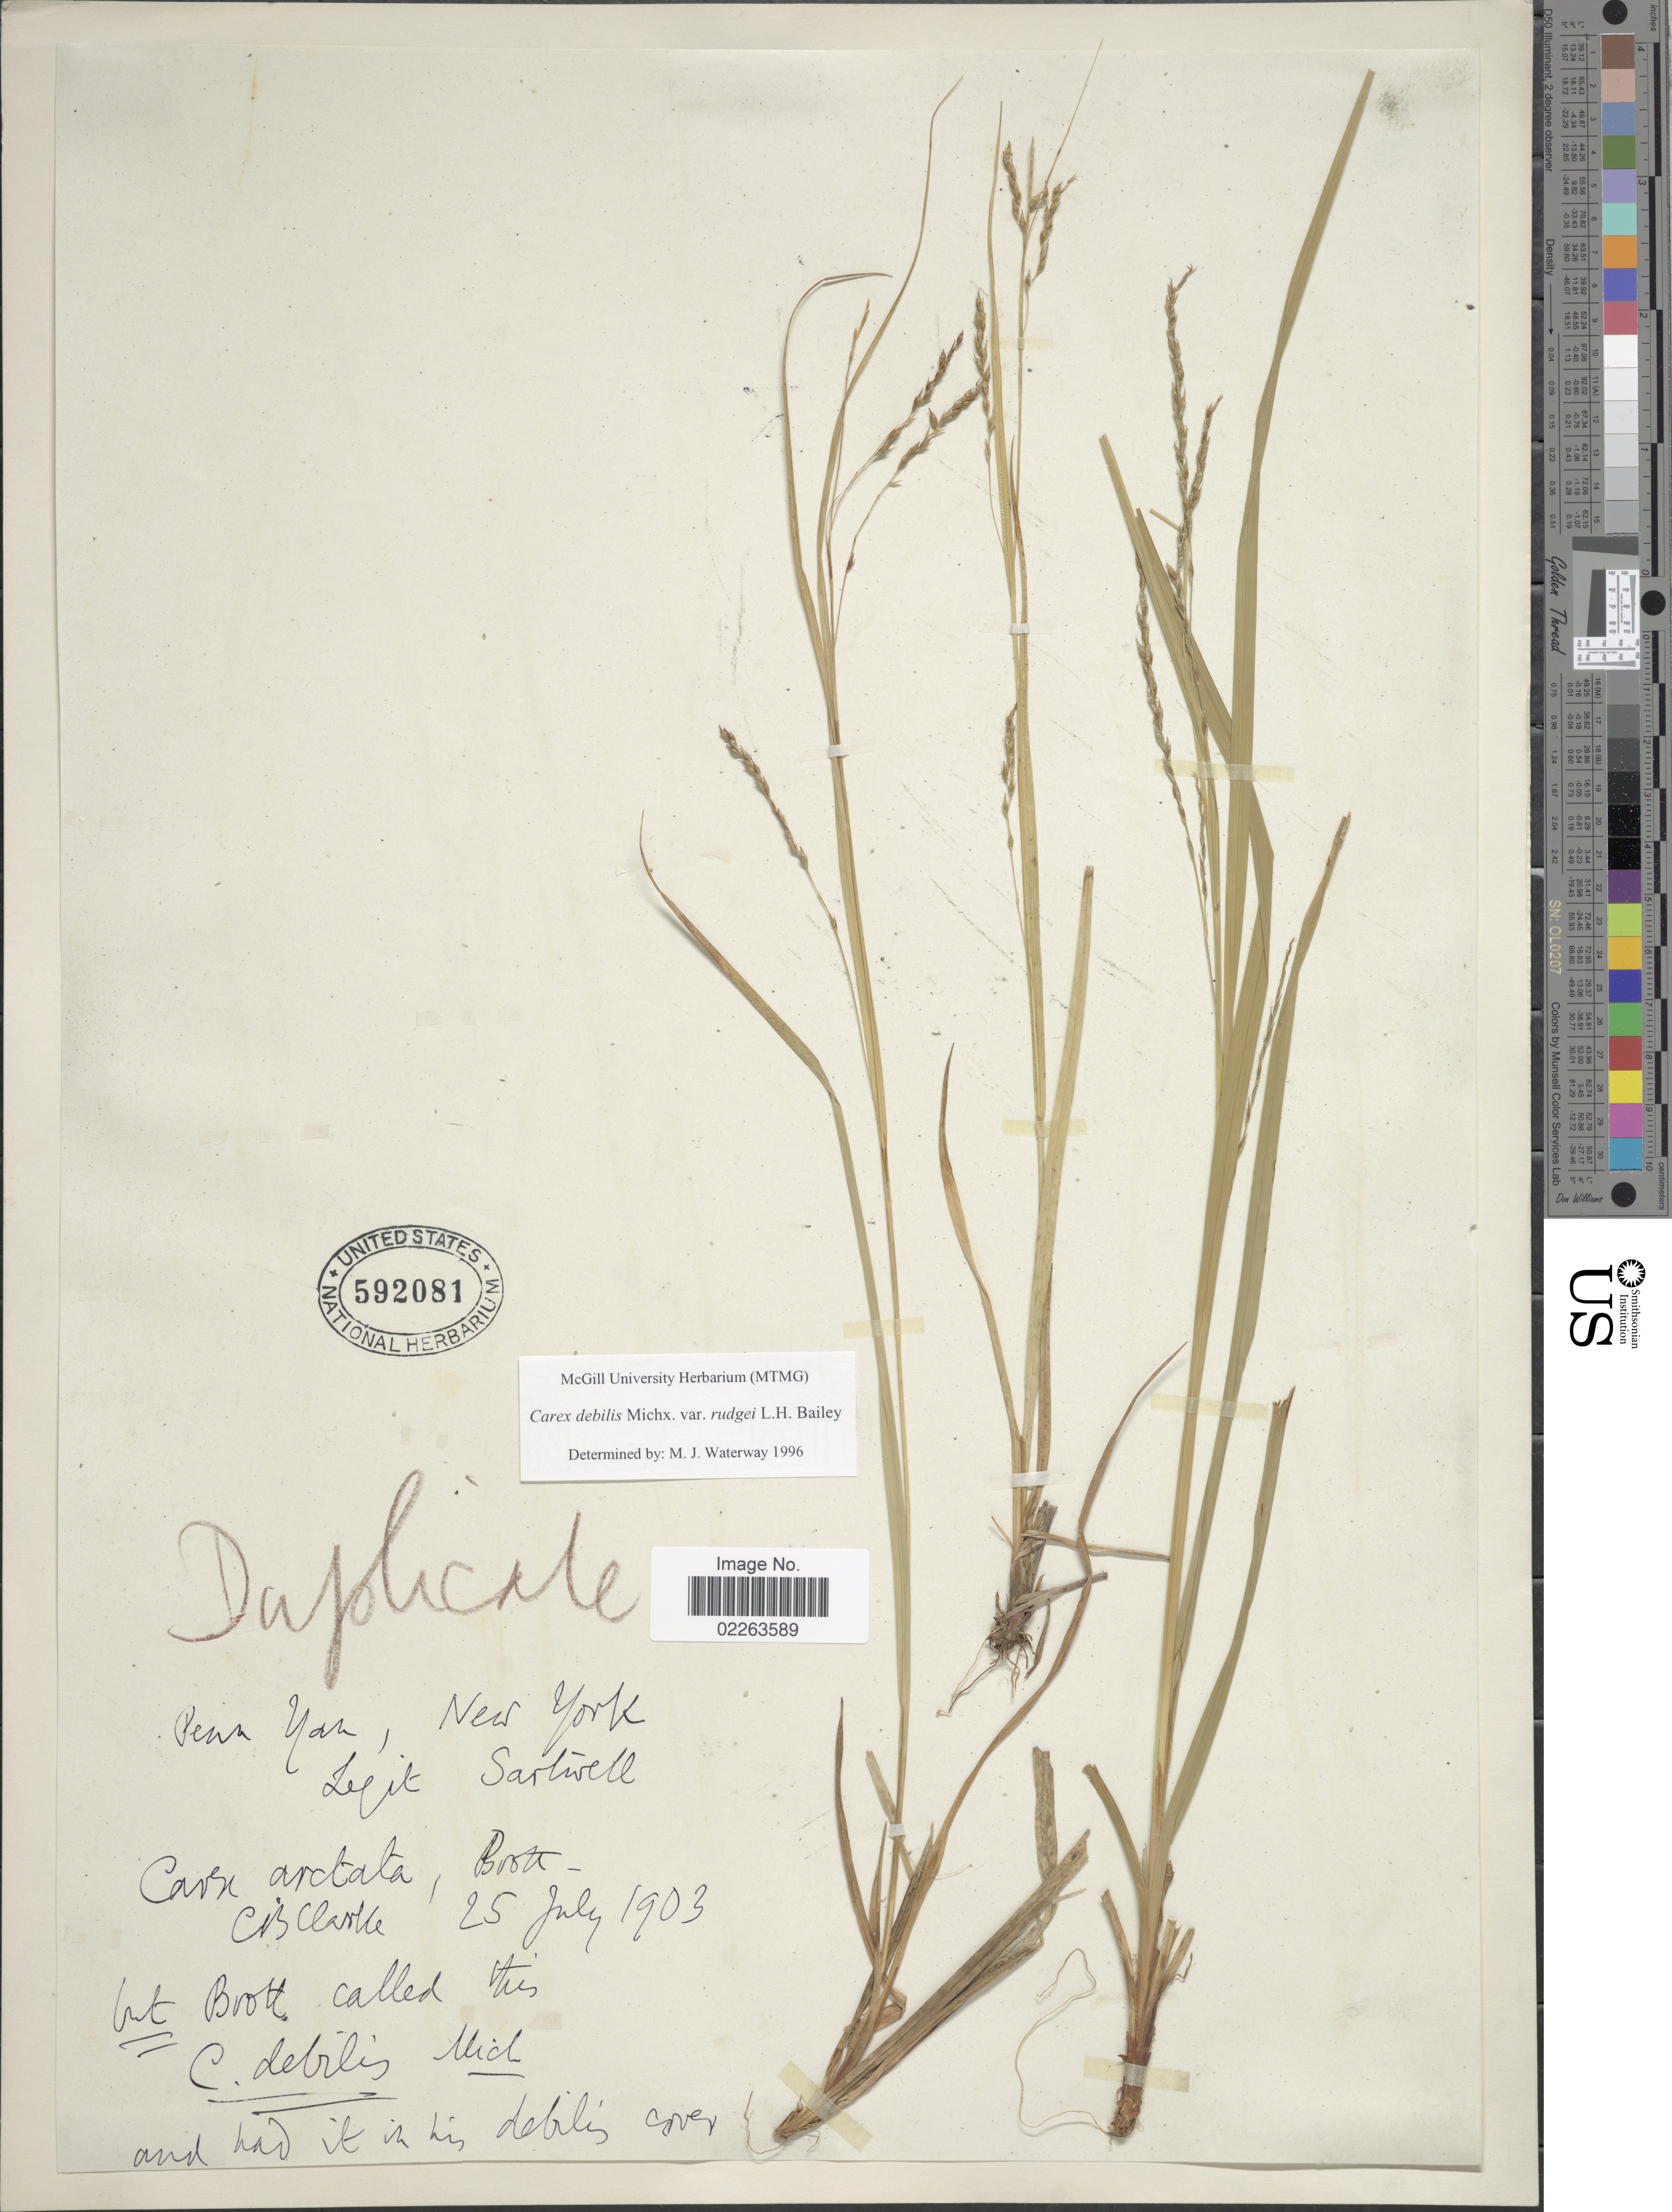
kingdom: Plantae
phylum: Tracheophyta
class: Liliopsida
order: Poales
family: Cyperaceae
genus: Carex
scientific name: Carex flexuosa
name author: Muhl. ex Willd.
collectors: Sartwell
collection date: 1903-07-25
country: United States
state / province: New York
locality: Penn Yan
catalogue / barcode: US 592081